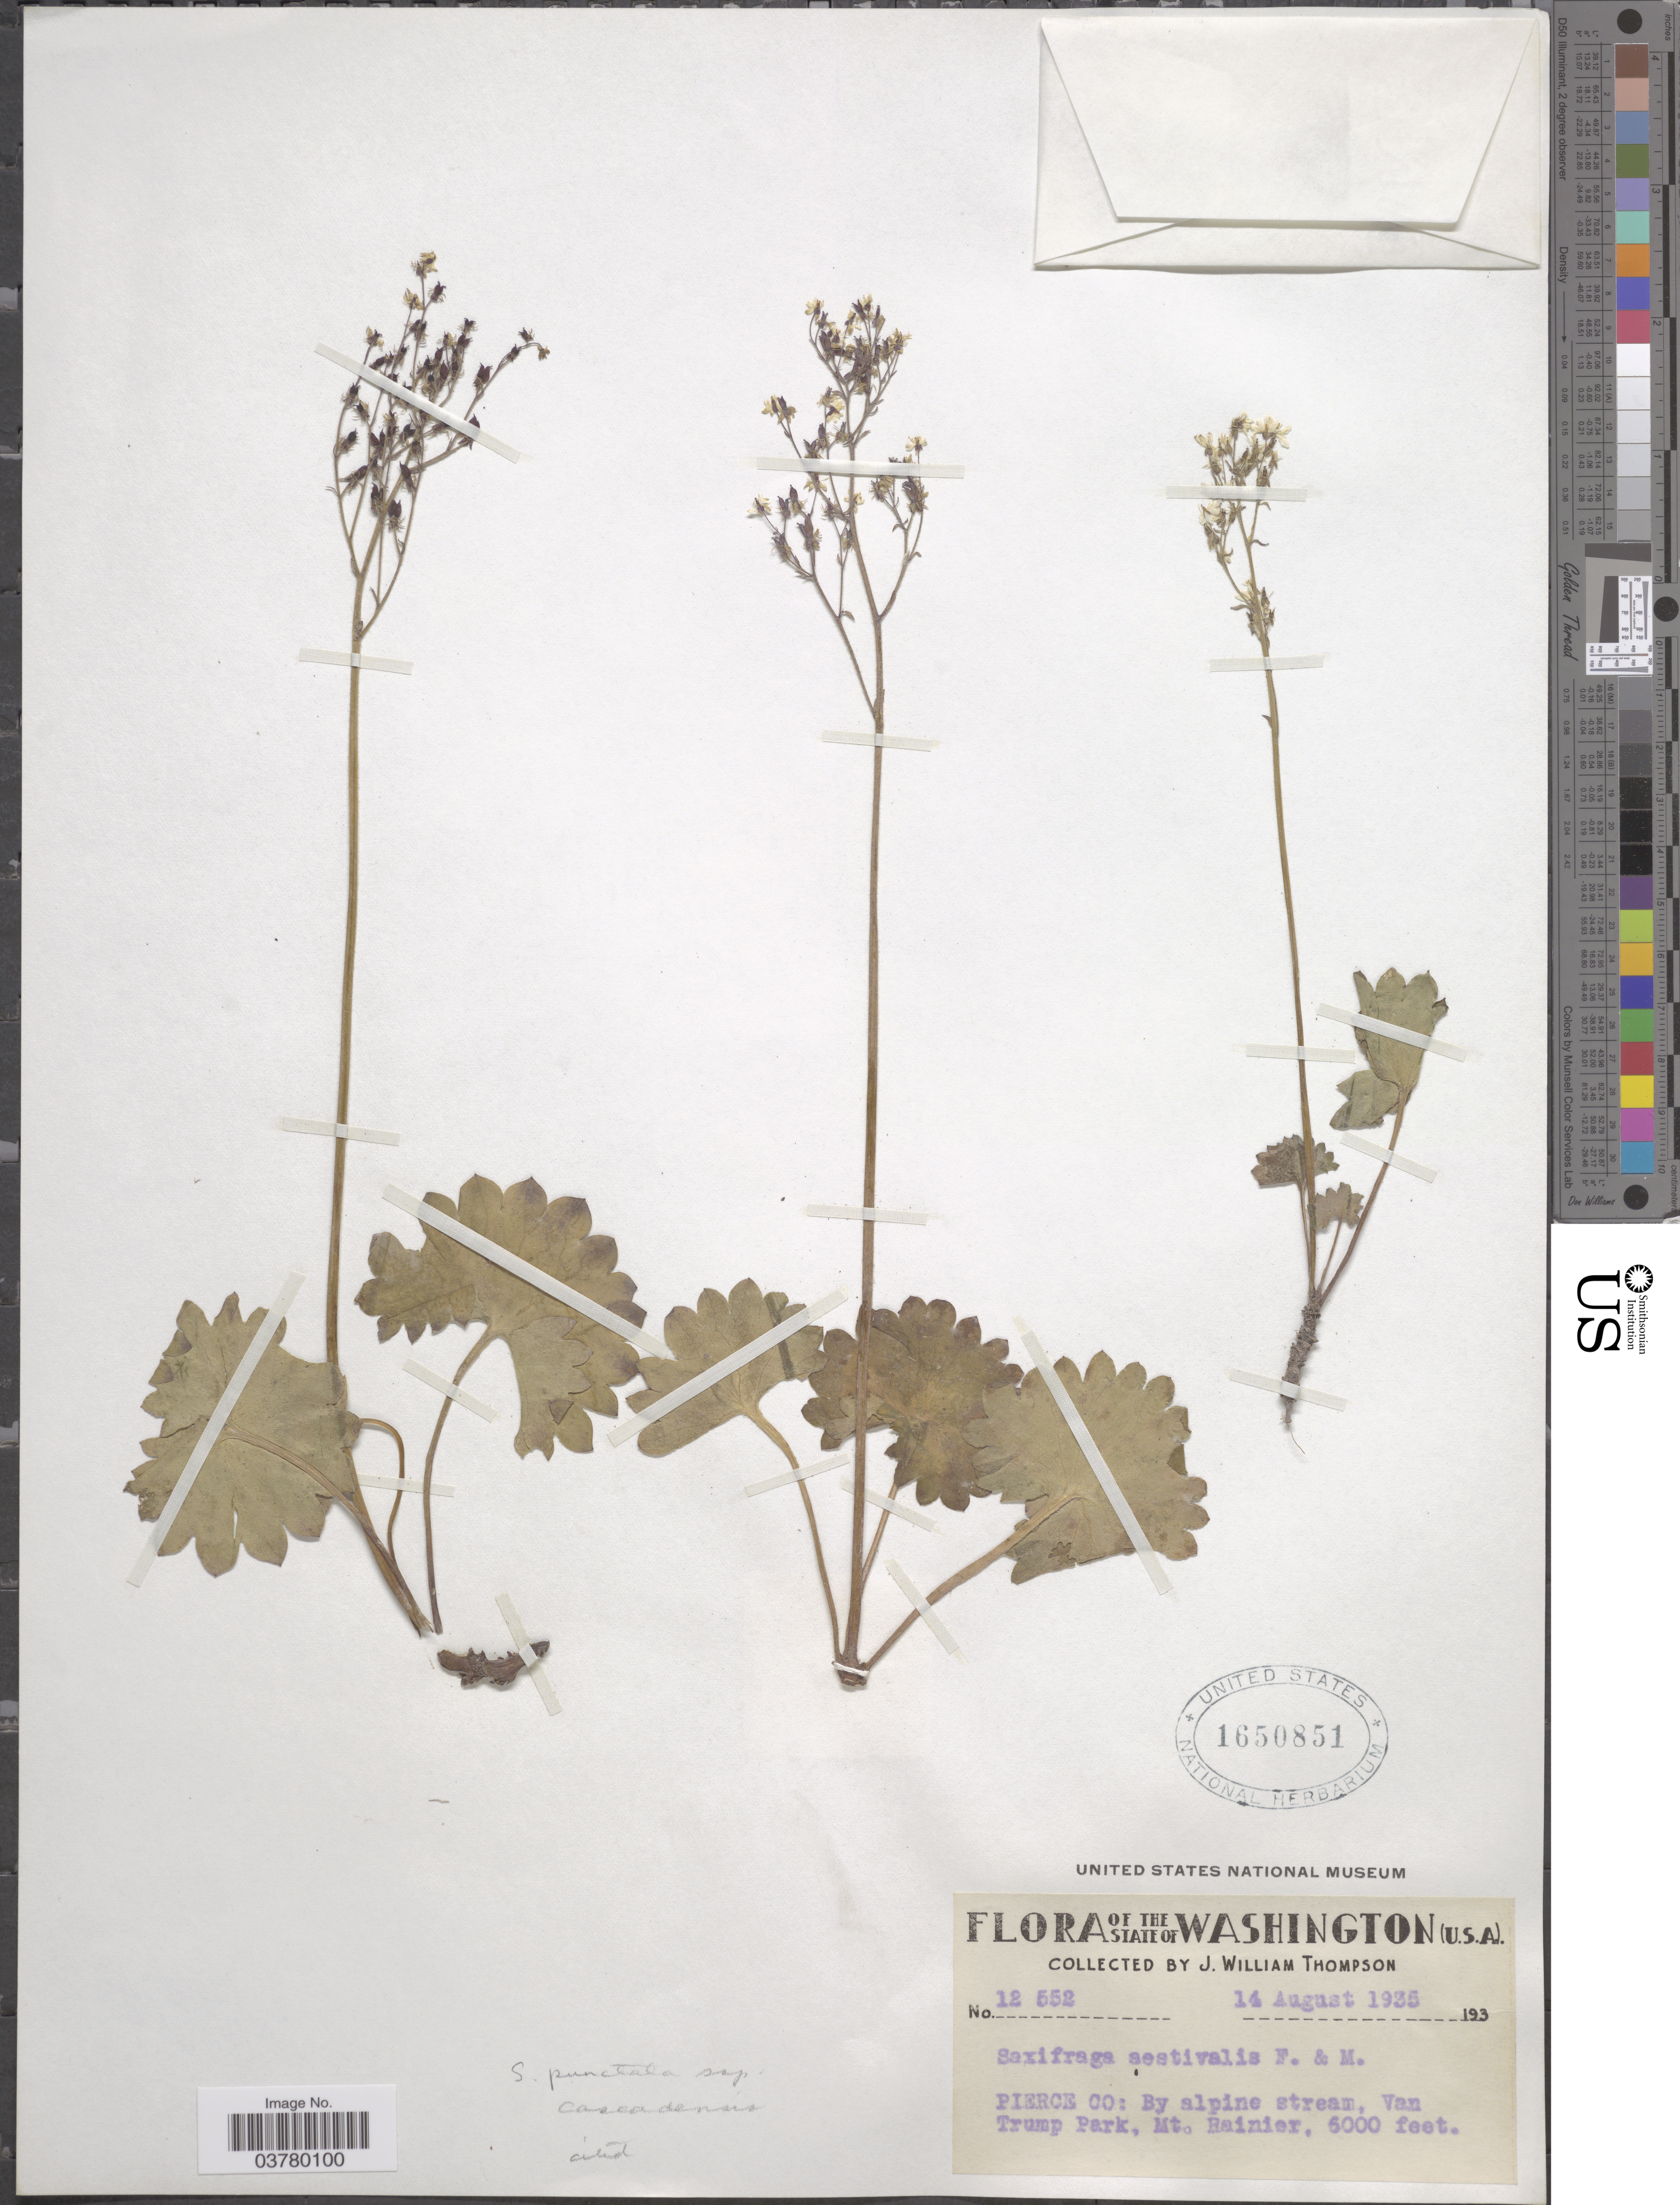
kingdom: Plantae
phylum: Tracheophyta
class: Magnoliopsida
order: Saxifragales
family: Saxifragaceae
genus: Micranthes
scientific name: Micranthes nelsoniana var. cascadensis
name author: (Calder & Savile) Gornall & H. Ohba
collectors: J. W. Thompson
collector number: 12552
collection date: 1935-08-14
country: United States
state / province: Washington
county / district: Pierce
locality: Pierce Co: By alpine stream, Van Trump Park, Mt. Rainier.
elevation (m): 1829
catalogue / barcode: US 1650851